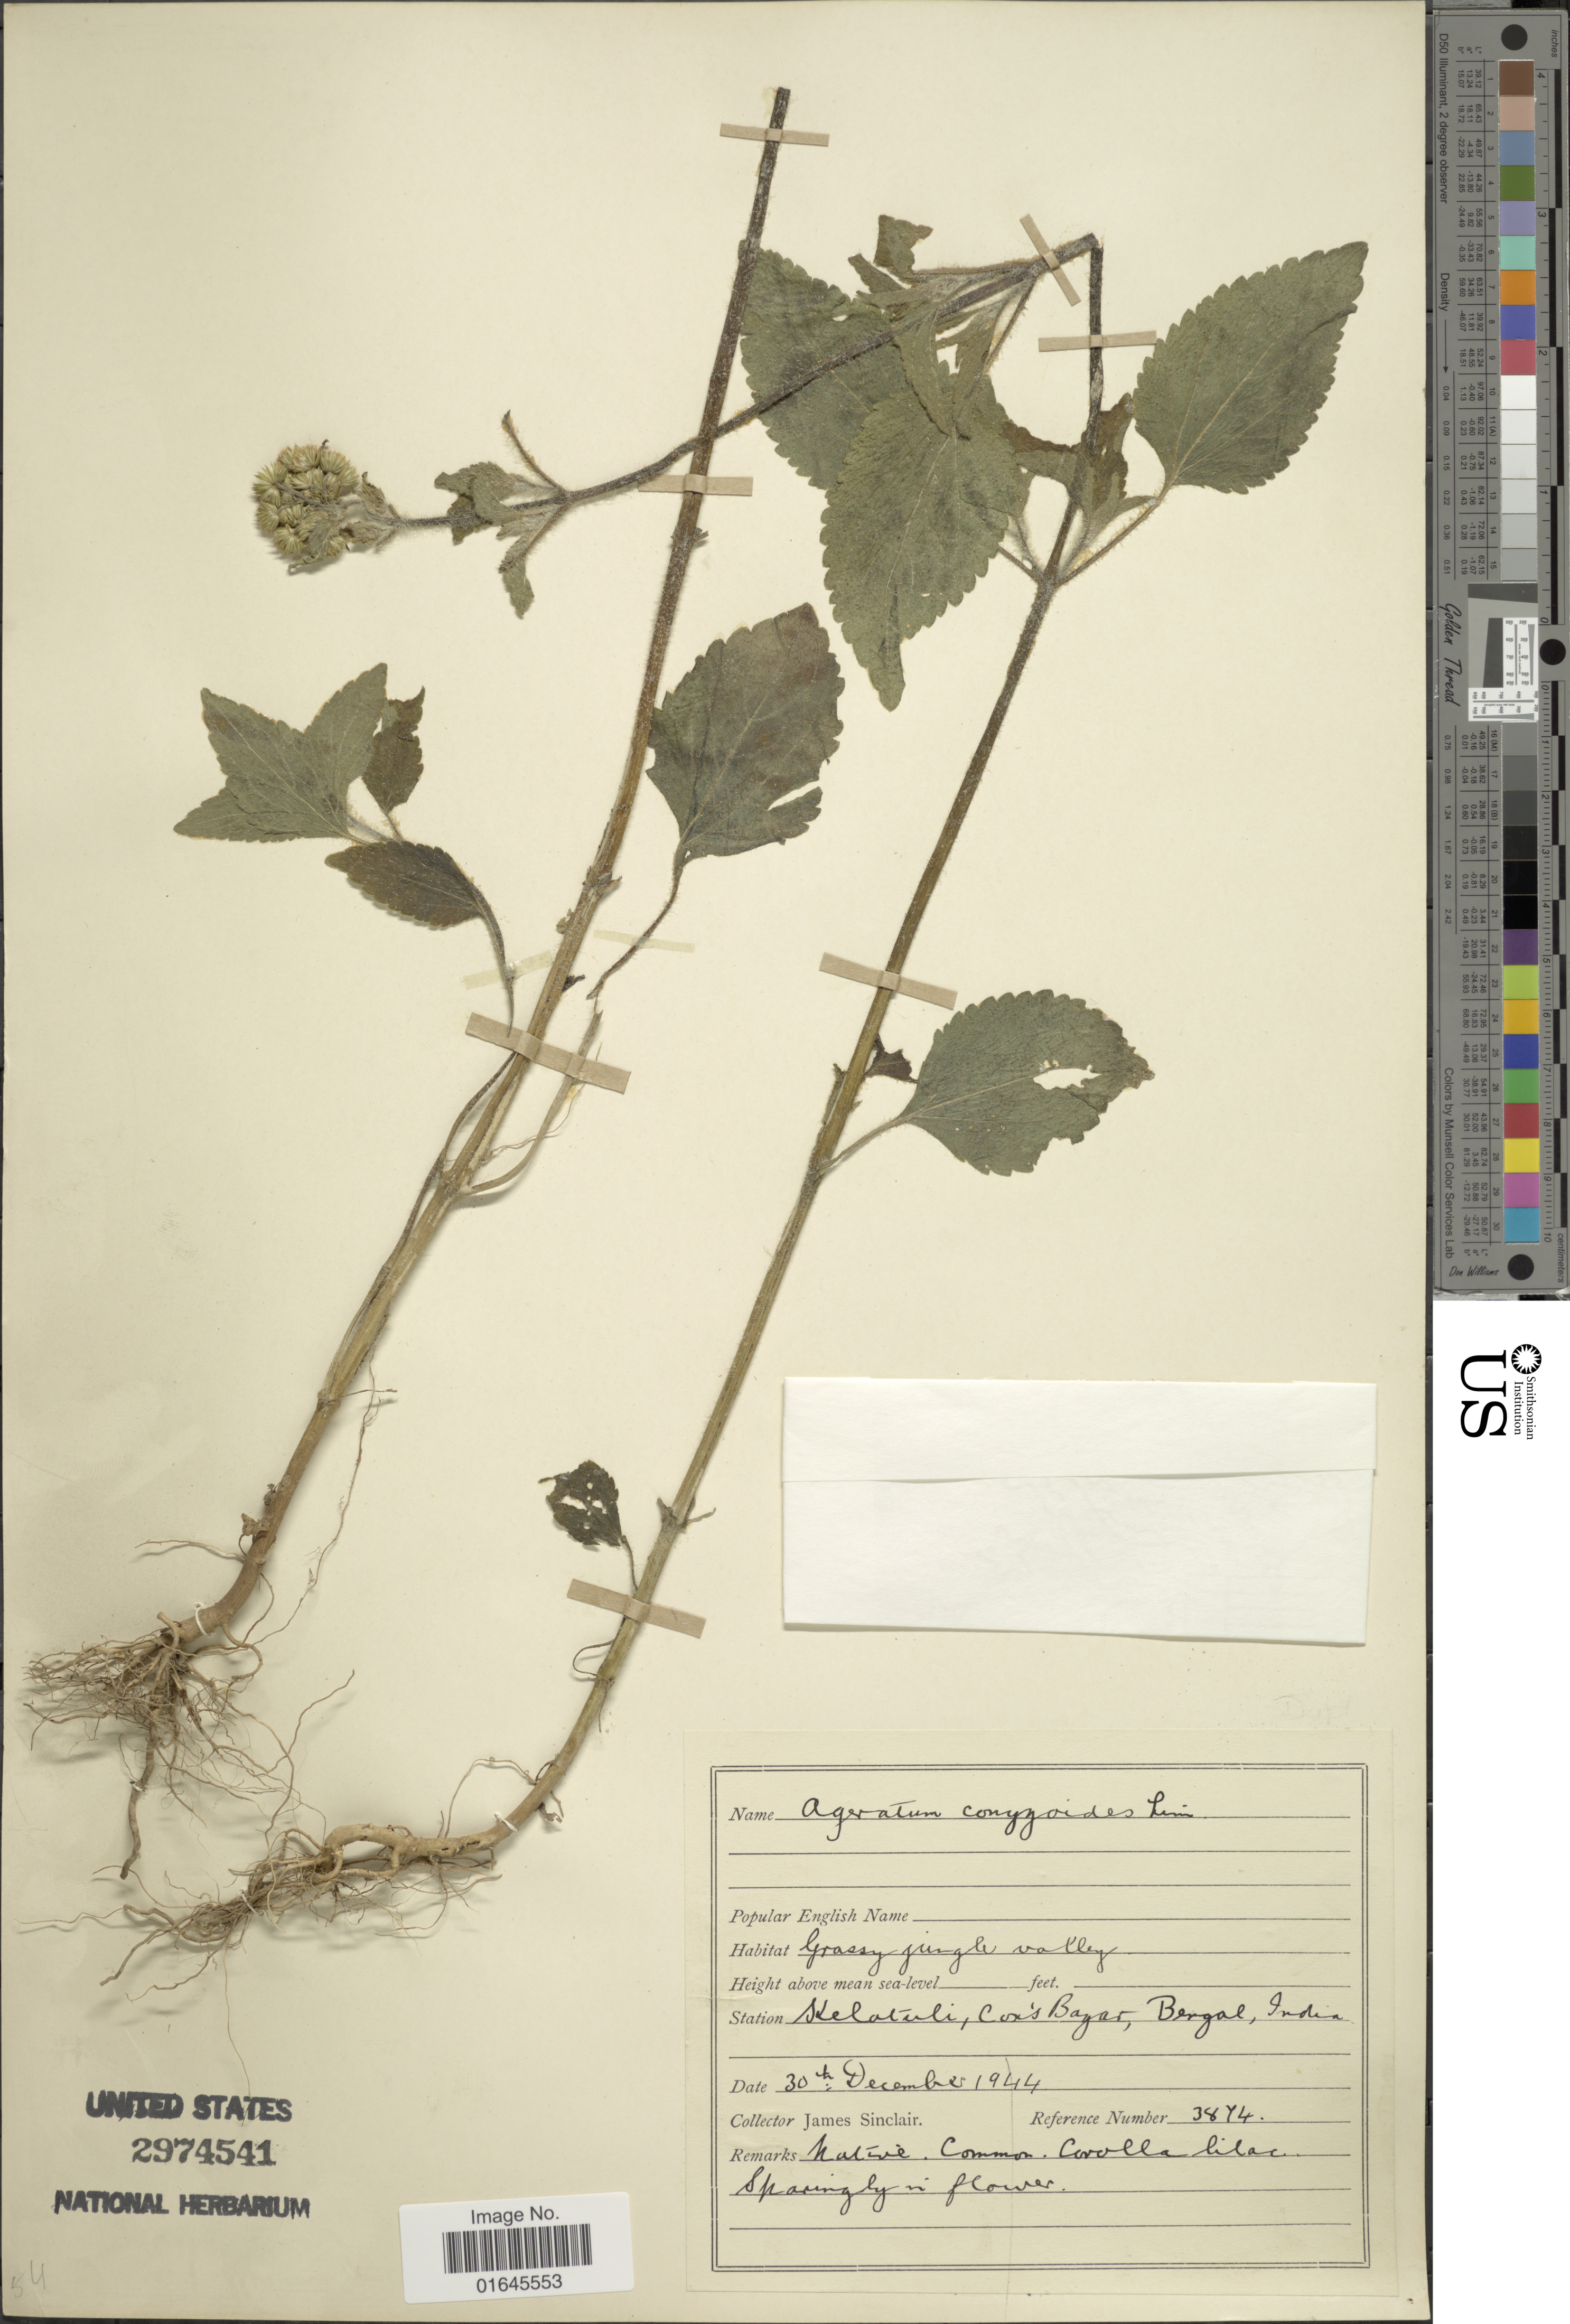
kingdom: Plantae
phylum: Tracheophyta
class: Magnoliopsida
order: Asterales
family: Asteraceae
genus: Ageratum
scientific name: Ageratum conyzoides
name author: L.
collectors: J. Sinclair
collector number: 3874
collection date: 1944-12-30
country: Bangladesh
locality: Kelatuli, Cox's Bazar, Bengal.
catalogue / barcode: US 2974541